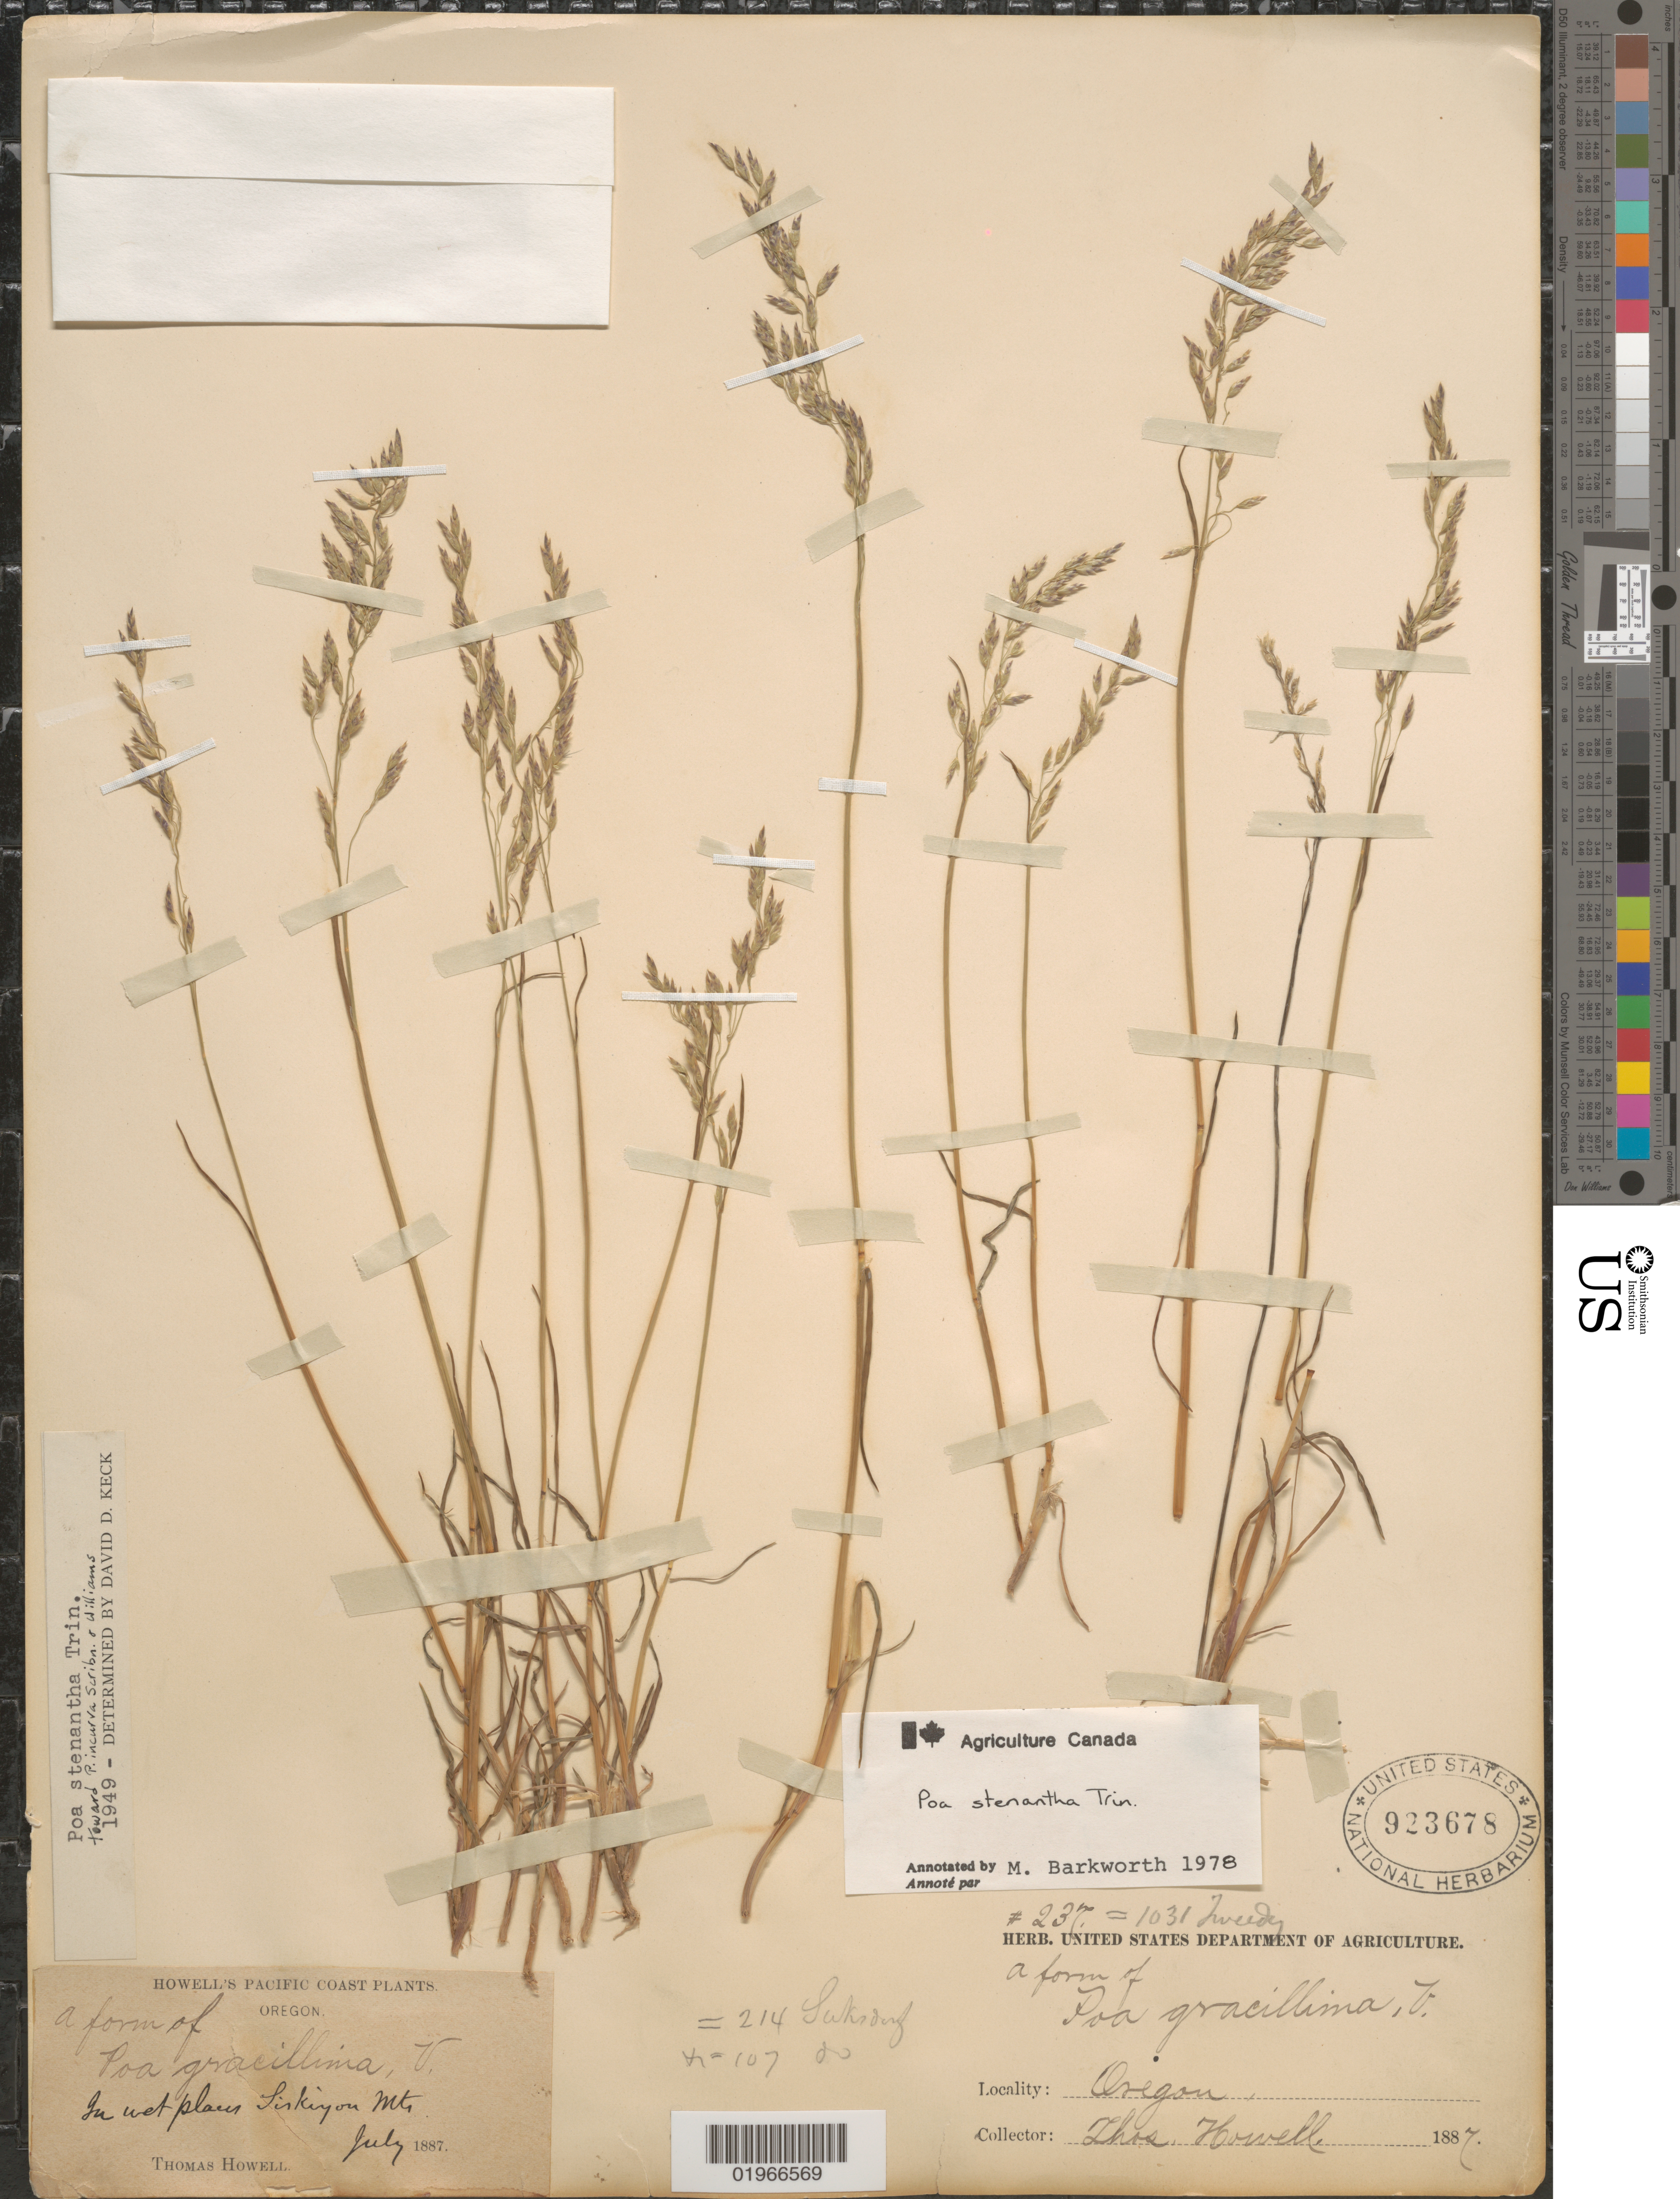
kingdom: Plantae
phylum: Tracheophyta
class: Liliopsida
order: Poales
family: Poaceae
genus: Poa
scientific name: Poa stenantha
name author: Trin.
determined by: Soreng, Robert J., Research Associate (BOT), Smithsonian Institution - National Museum of Natural History (UNITED STATES)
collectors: T. Howell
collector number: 237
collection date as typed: July 1887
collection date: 1887-07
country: United States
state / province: Oregon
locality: Siskiyou Mts.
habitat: In wet places.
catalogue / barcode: US 923678